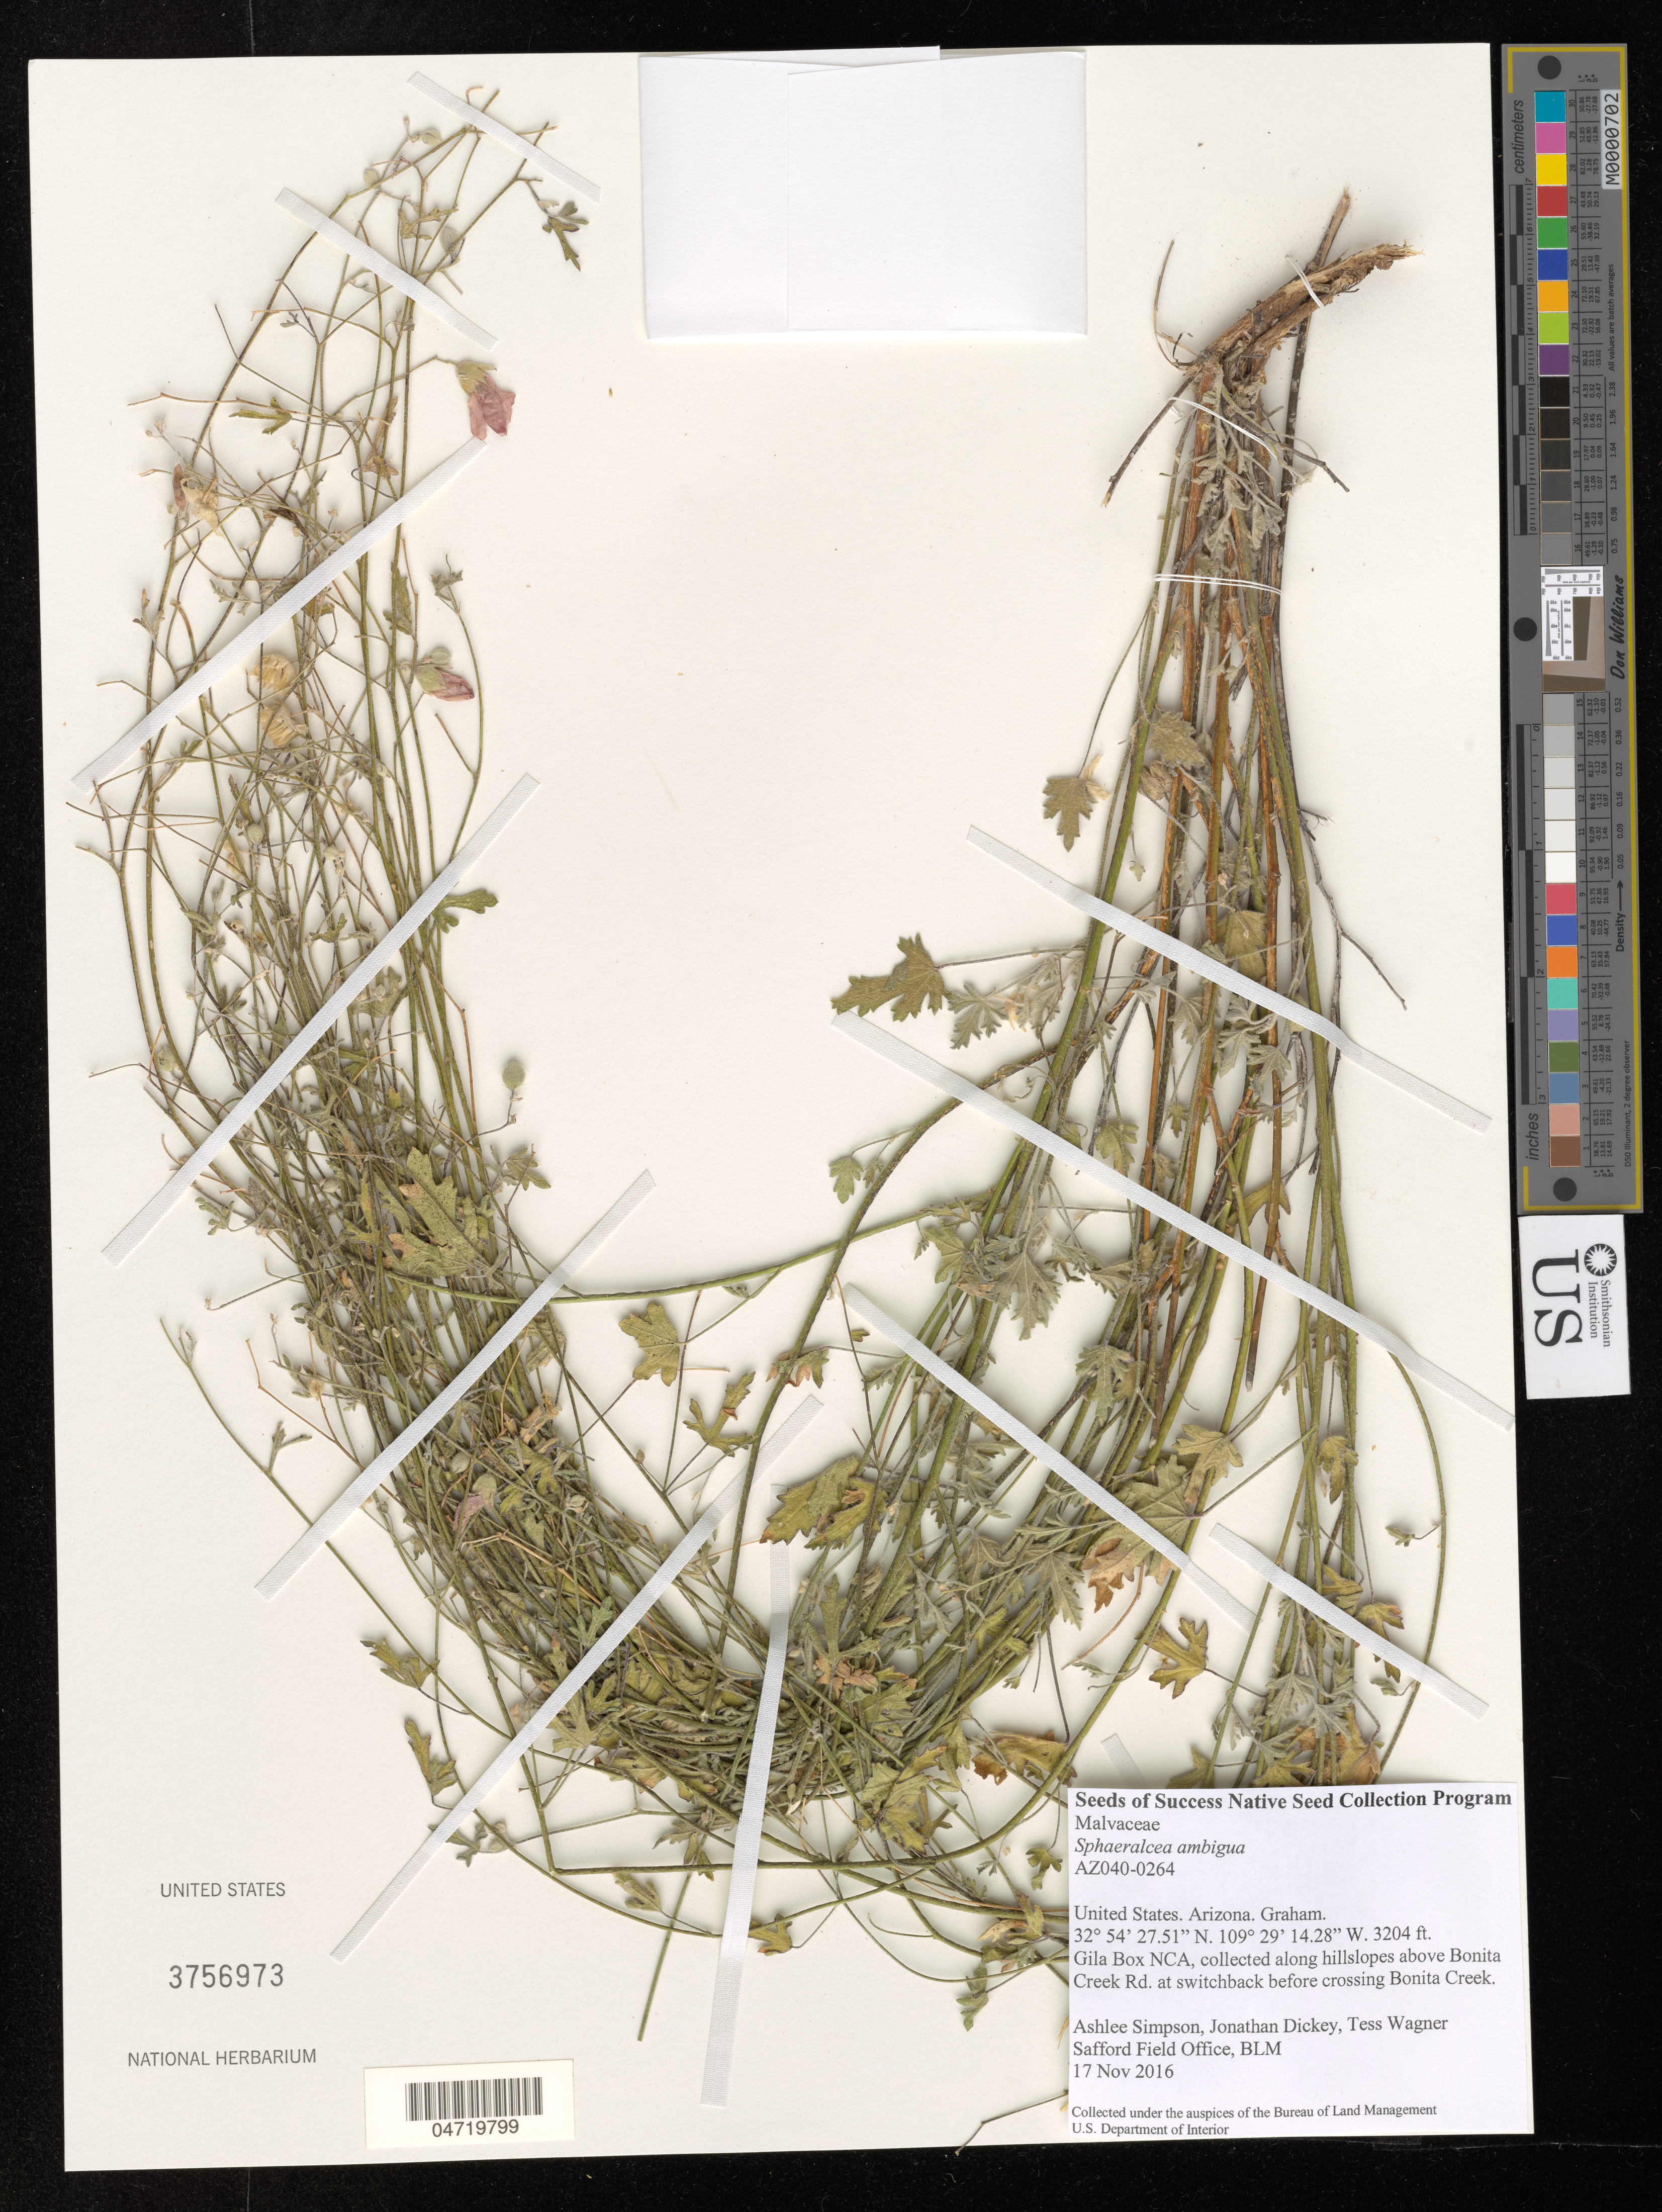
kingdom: Plantae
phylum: Tracheophyta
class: Magnoliopsida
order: Malvales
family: Malvaceae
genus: Sphaeralcea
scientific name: Sphaeralcea ambigua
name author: A. Gray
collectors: A. Simpson, J. Dickey & T. Wagner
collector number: AZ040-0264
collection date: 2016-11-17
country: United States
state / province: Arizona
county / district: Graham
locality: Gila Box NCA, Hillslopes above Bonita Creek Rd. at switchback before crossing Bonita Creek.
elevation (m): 977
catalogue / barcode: US 3756973